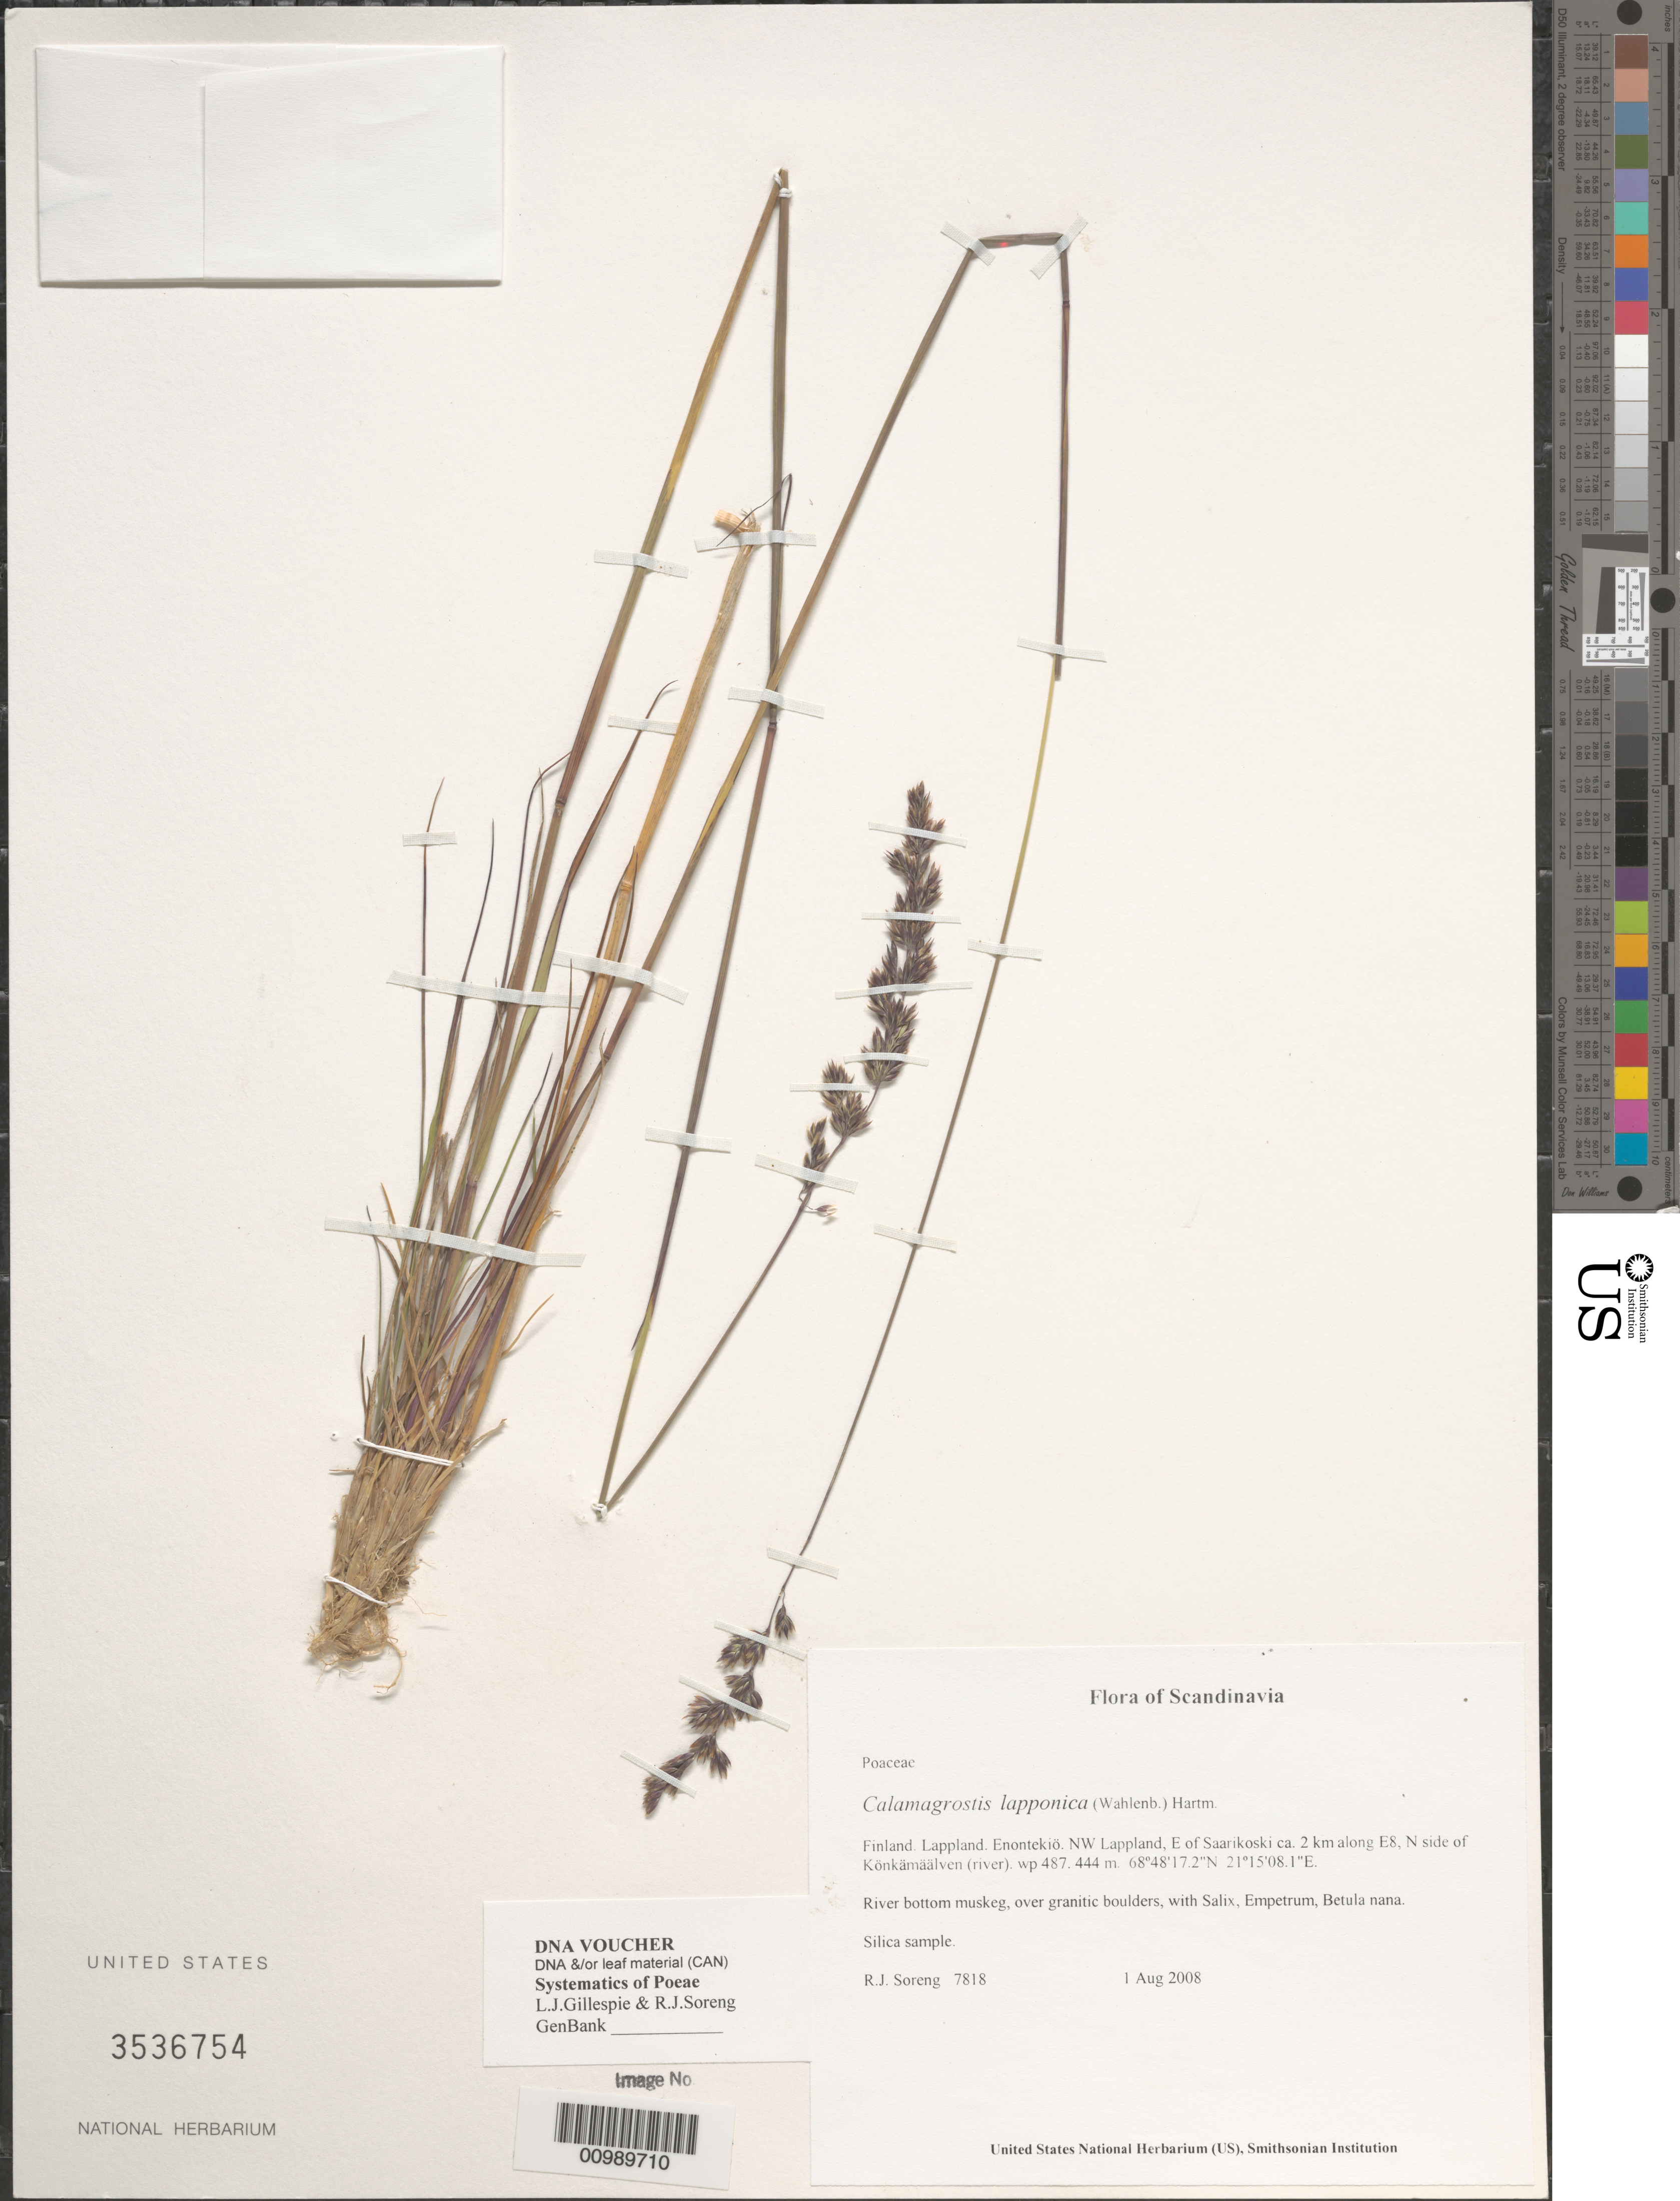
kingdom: Plantae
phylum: Tracheophyta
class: Liliopsida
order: Poales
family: Poaceae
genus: Calamagrostis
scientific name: Calamagrostis lapponica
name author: (Wahlenb.) Hartm.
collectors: R. J. Soreng & N. L. Soreng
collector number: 7818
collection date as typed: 01 Aug 2008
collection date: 2008-08-01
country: Finland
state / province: Lappi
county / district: Enontekiö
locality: NW Lappland, E of Saarikoski ca. 2 km along E8, N side of Könkämäälven (river)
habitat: River bottom muskeg, over granitic boulders, with Salix, Empetrum, Betula nana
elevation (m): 444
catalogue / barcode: US 3536754